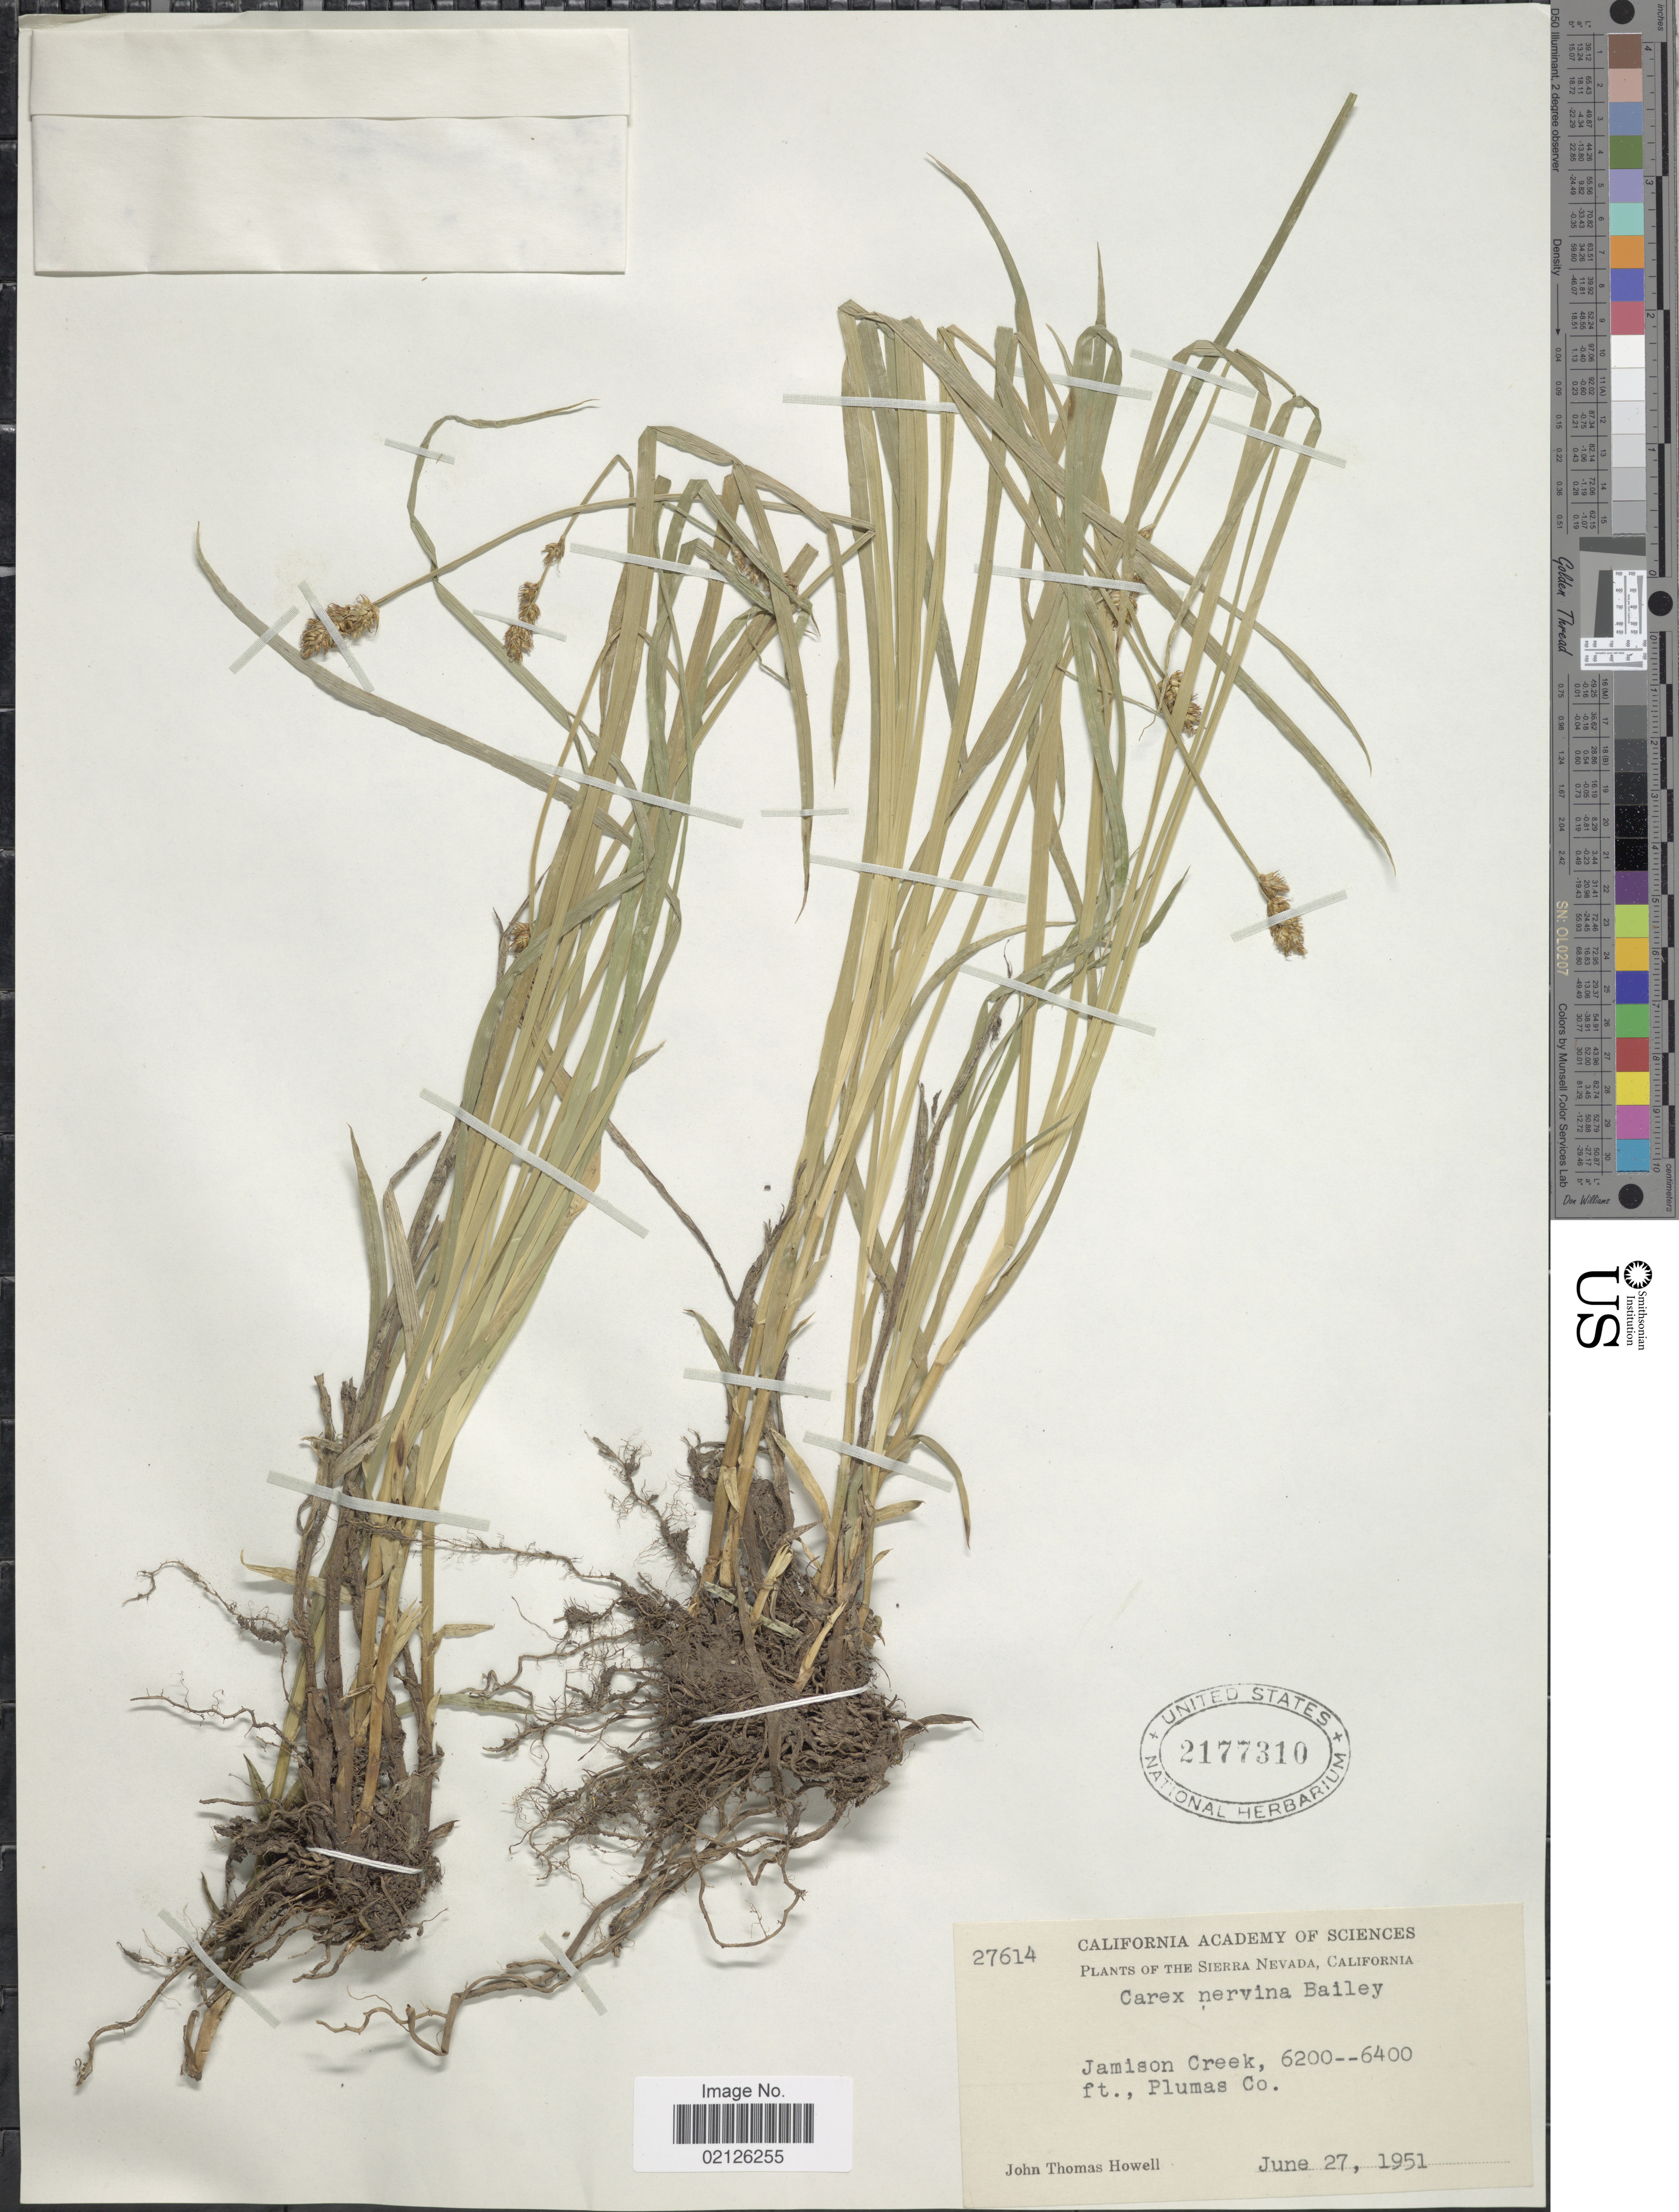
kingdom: Plantae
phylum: Tracheophyta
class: Liliopsida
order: Poales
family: Cyperaceae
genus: Carex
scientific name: Carex nervina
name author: L.H. Bailey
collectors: J. T. Howell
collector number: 27614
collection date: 1951-06-27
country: United States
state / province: California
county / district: Plumas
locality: The Sierra Nevada, Jamison Creek., Plumas Co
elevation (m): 1890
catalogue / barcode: US 2177310